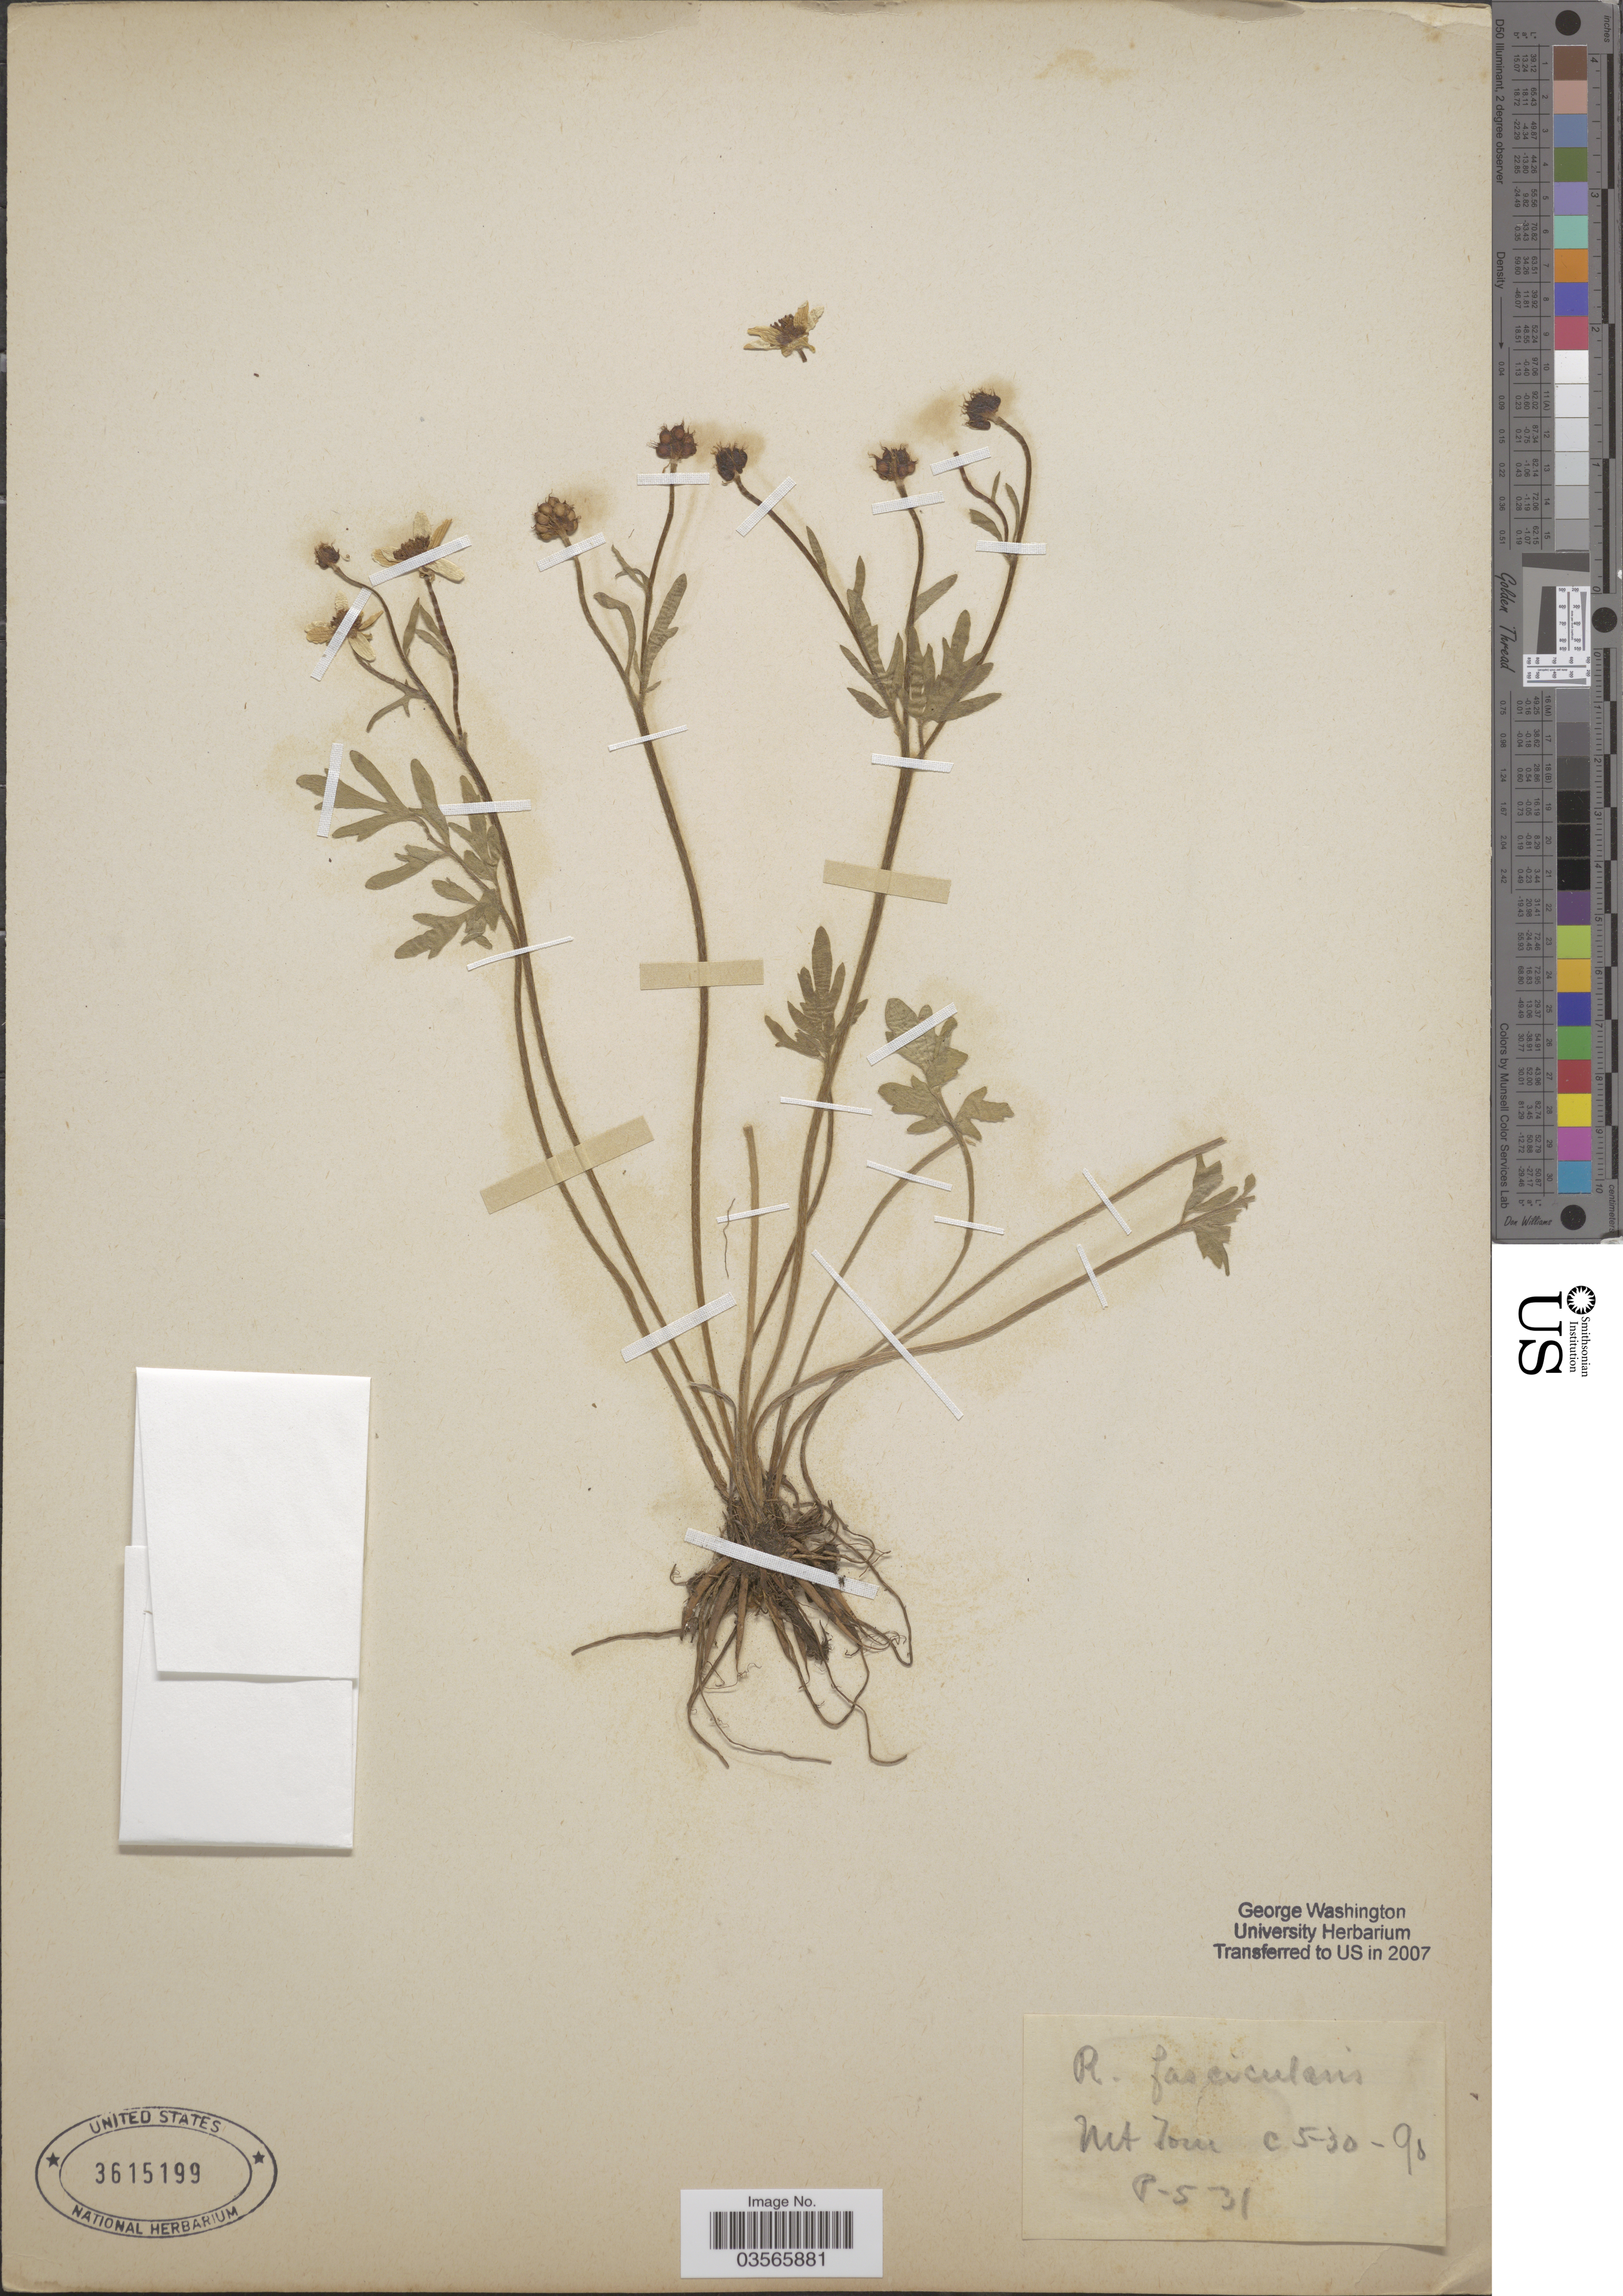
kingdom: Plantae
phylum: Tracheophyta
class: Magnoliopsida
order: Ranunculales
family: Ranunculaceae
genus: Ranunculus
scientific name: Ranunculus fascicularis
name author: Muhl. ex Bigelow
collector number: P-531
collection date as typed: Transcribed d/m/y: 30/5/90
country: United States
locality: Mt. Tom.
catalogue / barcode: US 3615199